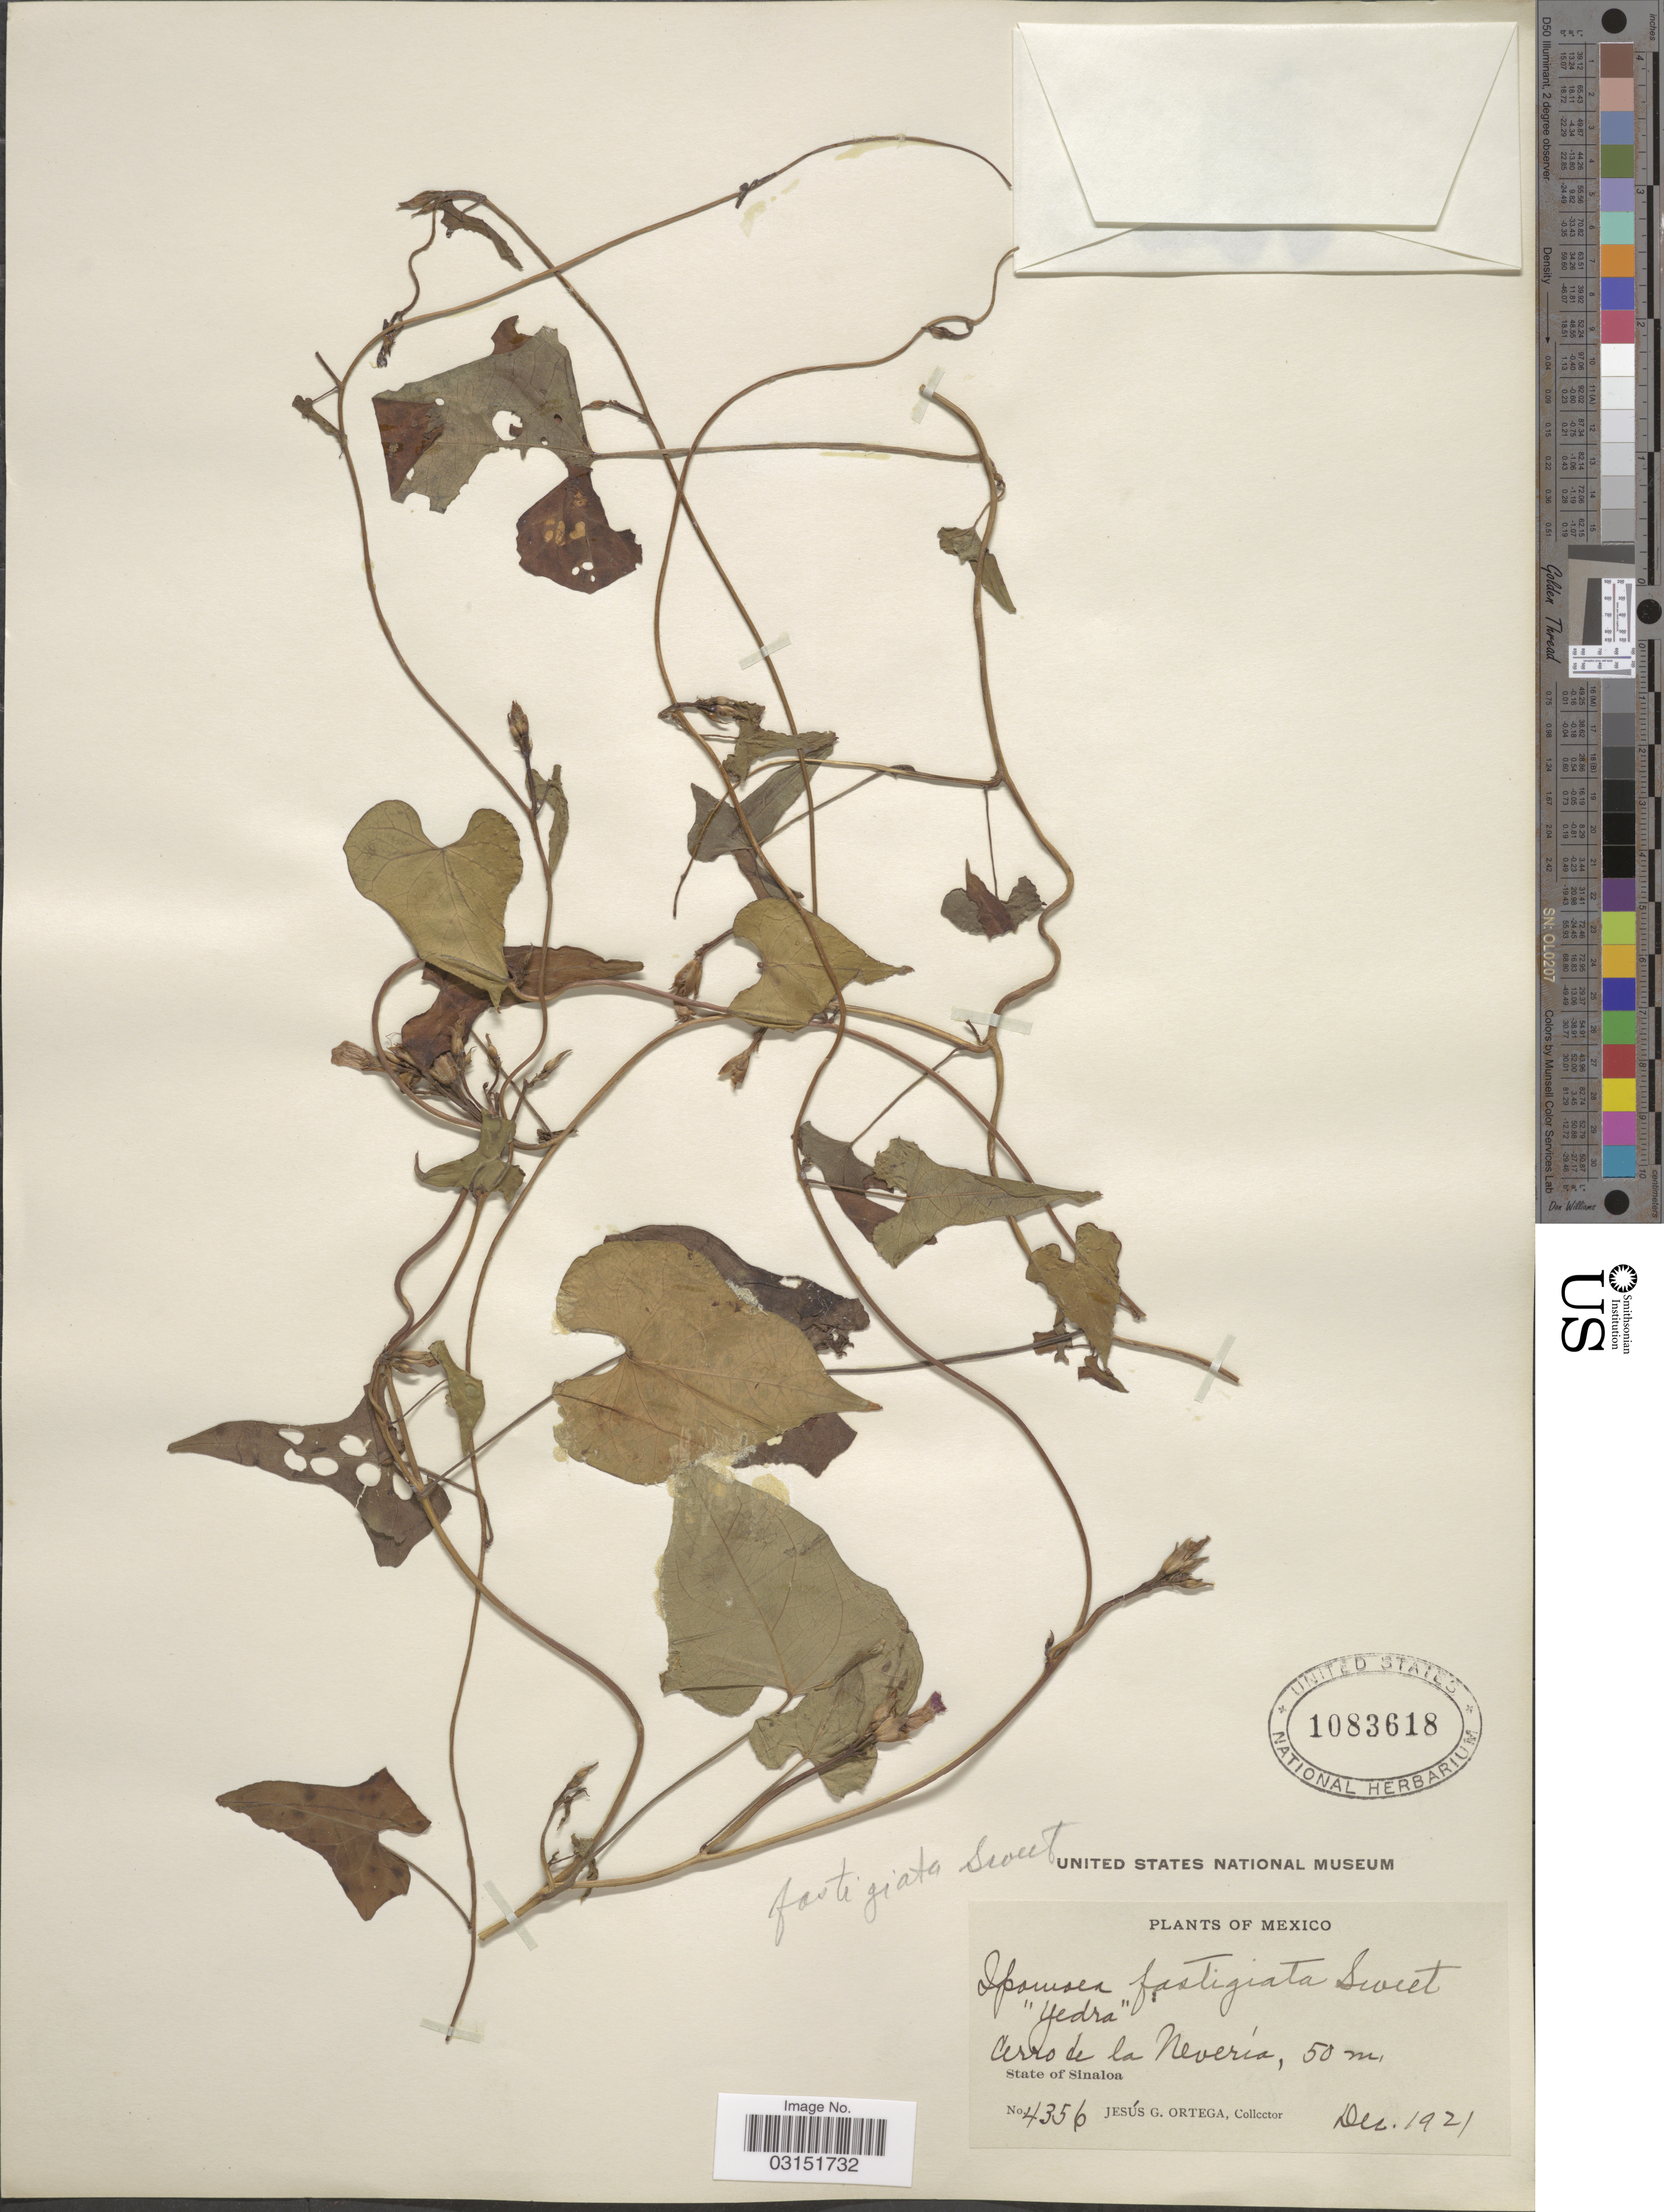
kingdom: Plantae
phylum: Tracheophyta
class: Magnoliopsida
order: Solanales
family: Convolvulaceae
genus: Ipomoea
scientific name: Ipomoea triloba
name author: L.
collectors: J. Ortega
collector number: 4356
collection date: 1921-12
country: Mexico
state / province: Sinaloa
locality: Cerro de la Nevería.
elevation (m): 50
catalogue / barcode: US 1083618